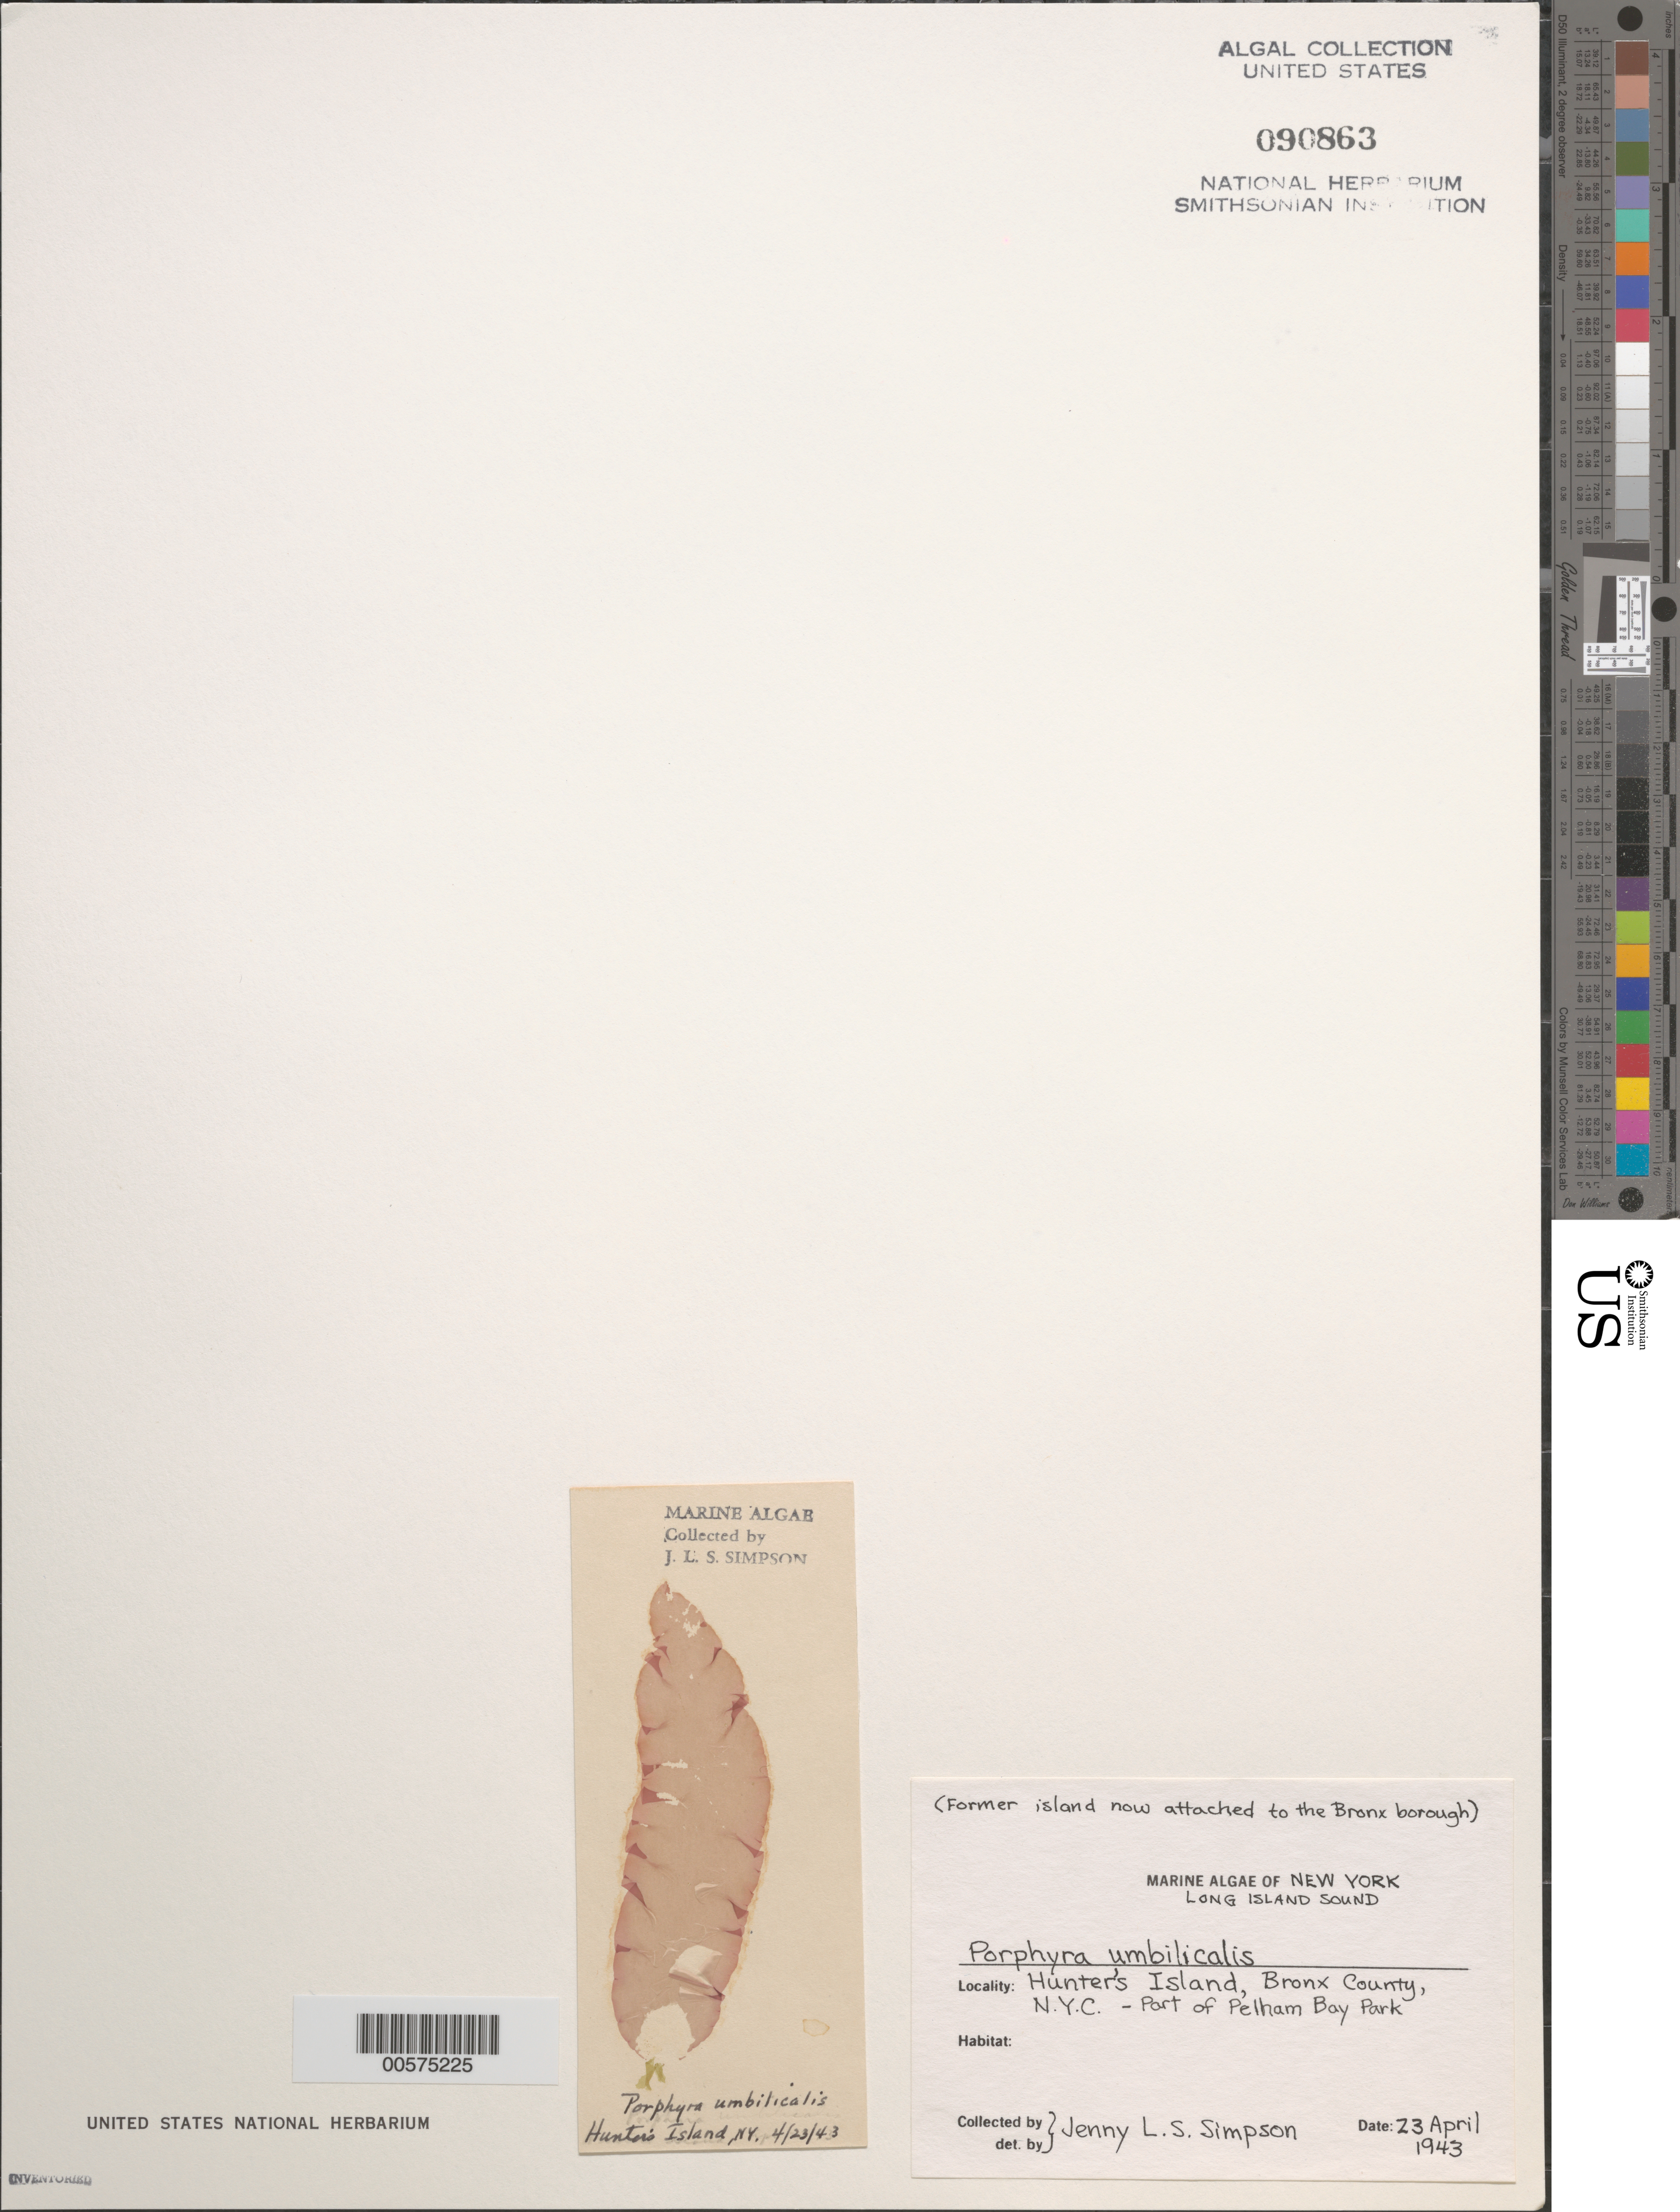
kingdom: Plantae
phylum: Rhodophyta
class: Bangiophyceae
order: Bangiales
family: Bangiaceae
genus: Porphyra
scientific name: Porphyra umbilicalis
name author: Kütz.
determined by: Simpson, J. L. S.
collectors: J. Simpson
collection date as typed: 23 Apr 1943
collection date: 1943-04-23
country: United States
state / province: New York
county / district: Bronx County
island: Hunter's Island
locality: Pelham Bay Park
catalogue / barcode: US 90863